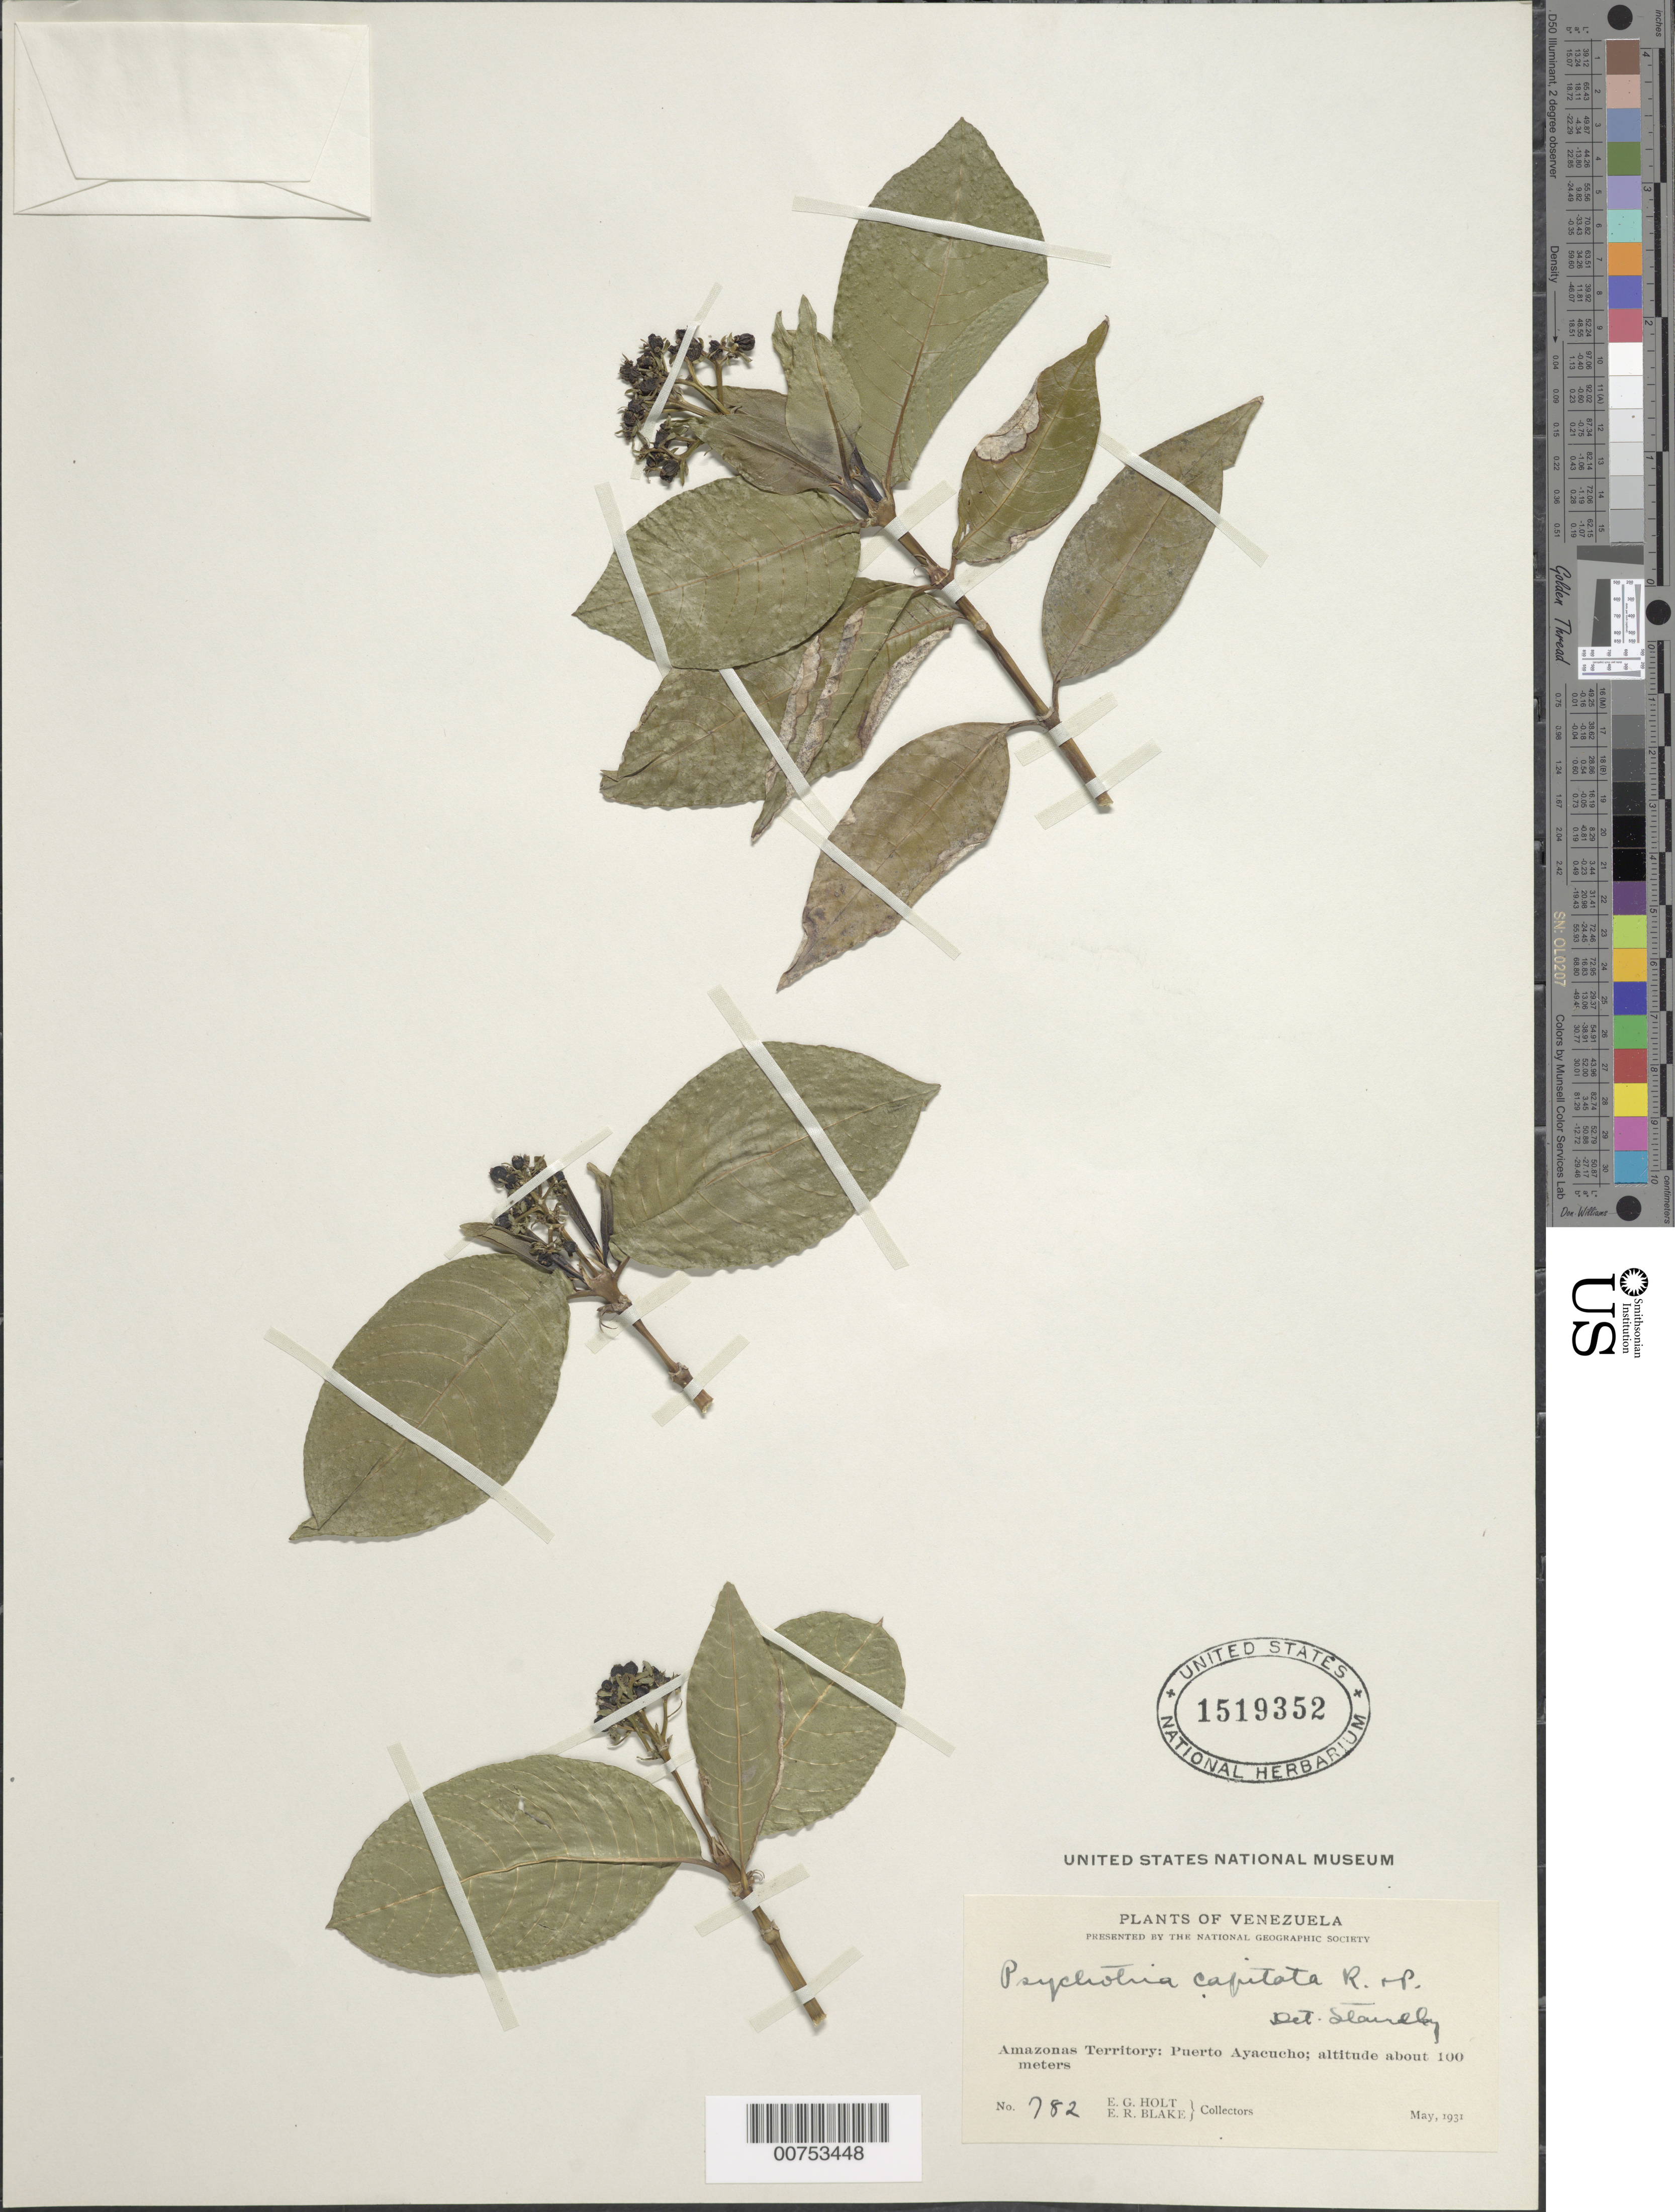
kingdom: Plantae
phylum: Tracheophyta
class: Magnoliopsida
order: Gentianales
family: Rubiaceae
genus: Psychotria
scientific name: Psychotria capitata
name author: Ruiz & Pav.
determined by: Standley, Paul C.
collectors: E. Holt & E. R. Blake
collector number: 782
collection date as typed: May-31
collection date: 1931-05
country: Venezuela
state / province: Amazonas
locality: Puerto Ayacucho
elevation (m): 100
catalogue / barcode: US 1519352